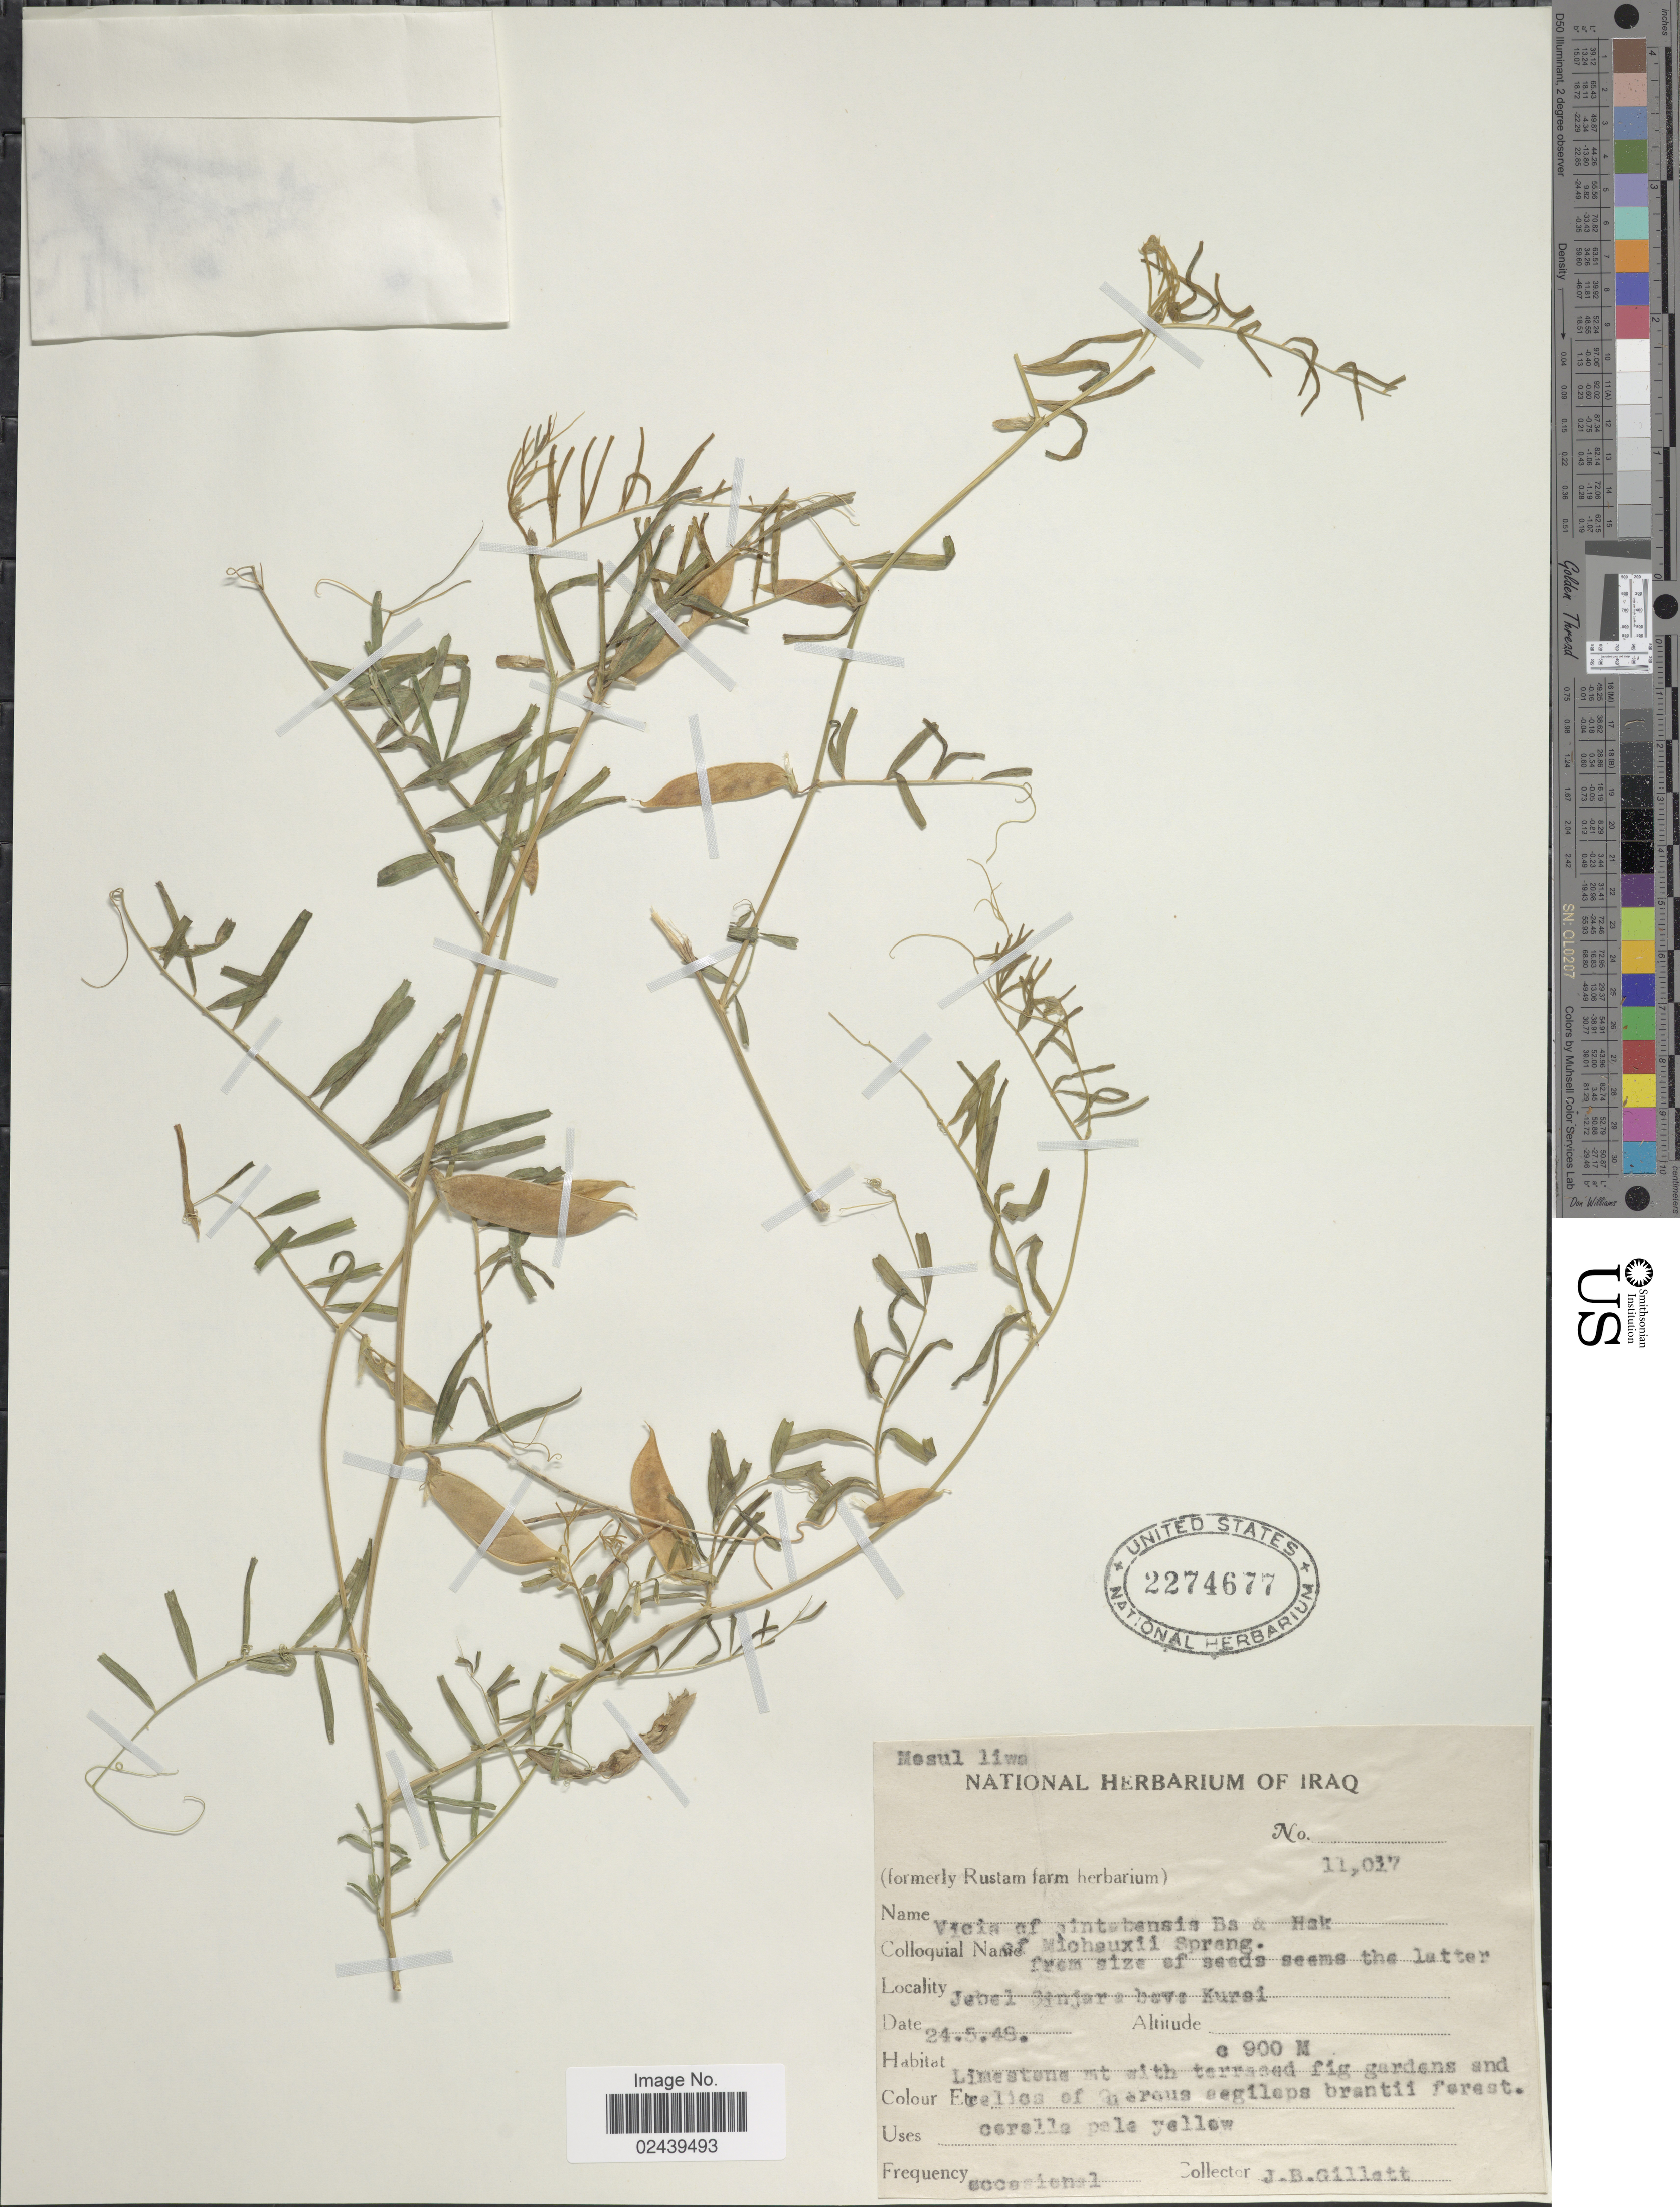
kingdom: Plantae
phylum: Tracheophyta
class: Magnoliopsida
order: Fabales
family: Fabaceae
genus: Vicia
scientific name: Vicia aintabensis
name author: Boiss.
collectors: J. B. Gillett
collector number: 11017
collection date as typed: Transcribed d/m/y: 24/5/48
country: Iraq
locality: Jebel Sinjare bave Kurai [interpreted]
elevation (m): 900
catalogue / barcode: US 2274677